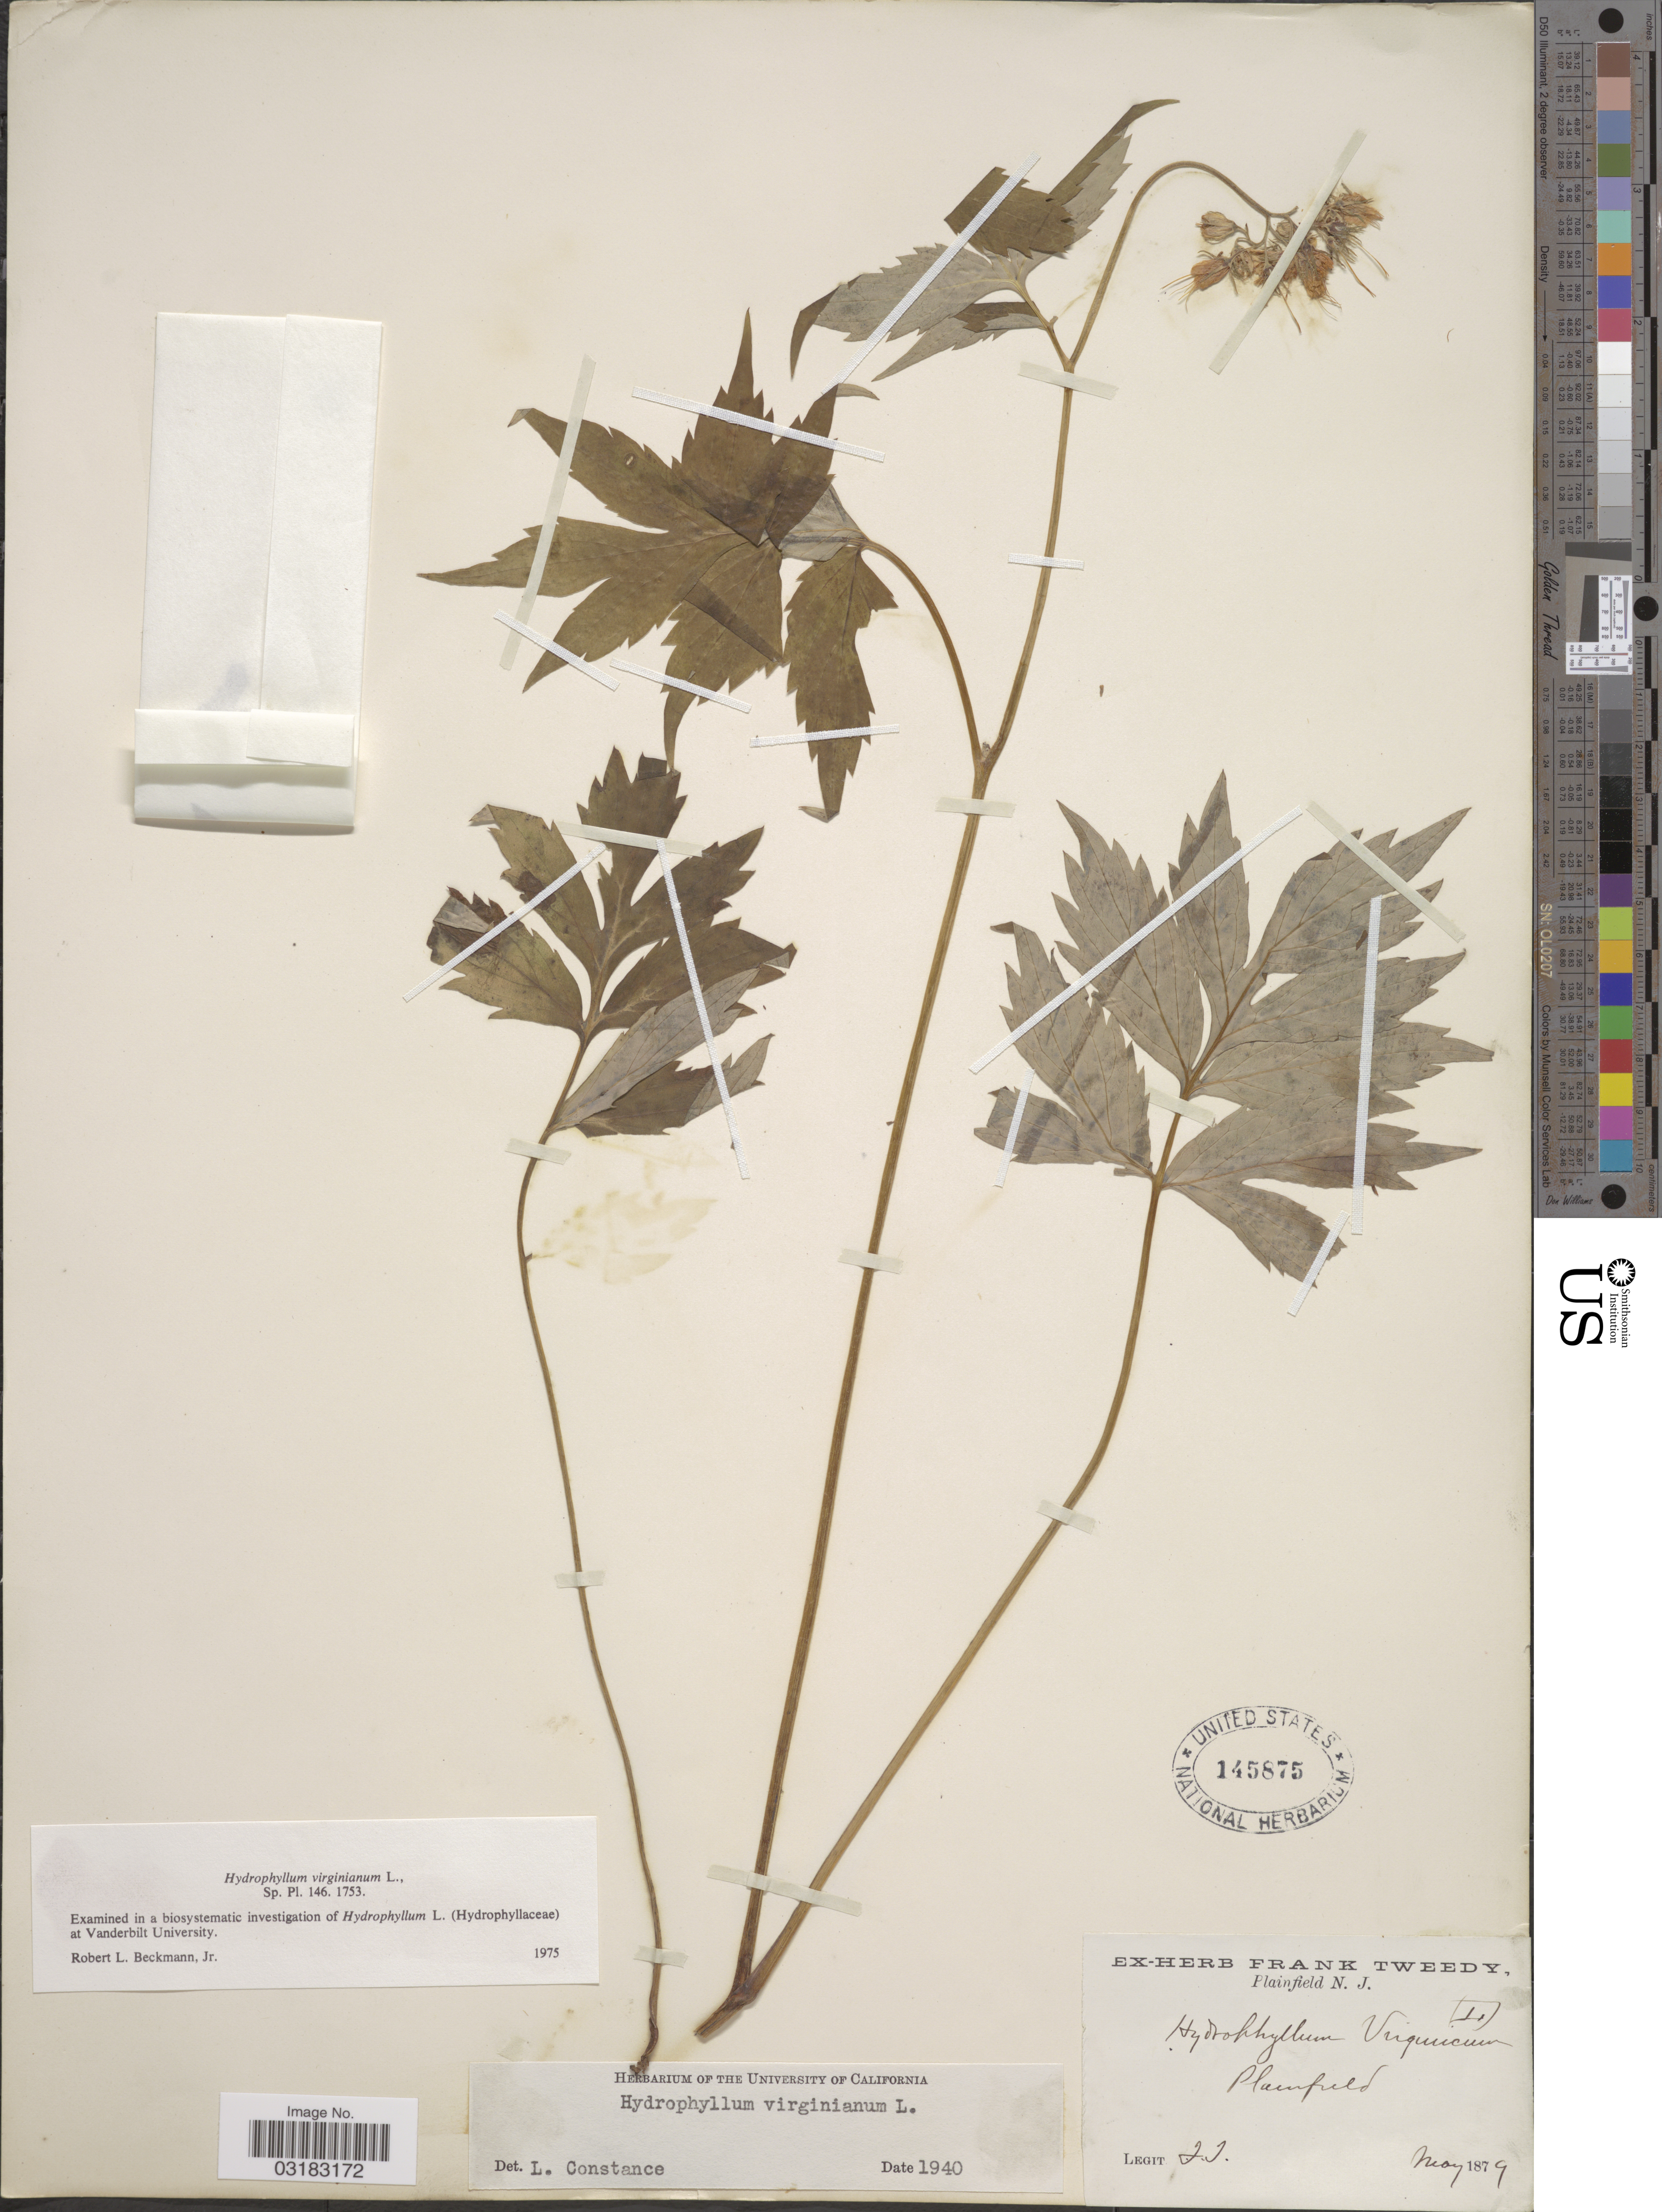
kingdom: Plantae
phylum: Tracheophyta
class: Magnoliopsida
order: Boraginales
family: Hydrophyllaceae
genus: Hydrophyllum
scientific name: Hydrophyllum virginianum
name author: L.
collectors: F. Tweedy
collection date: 1879-05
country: United States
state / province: New Jersey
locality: Plainfield.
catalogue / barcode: US 145875